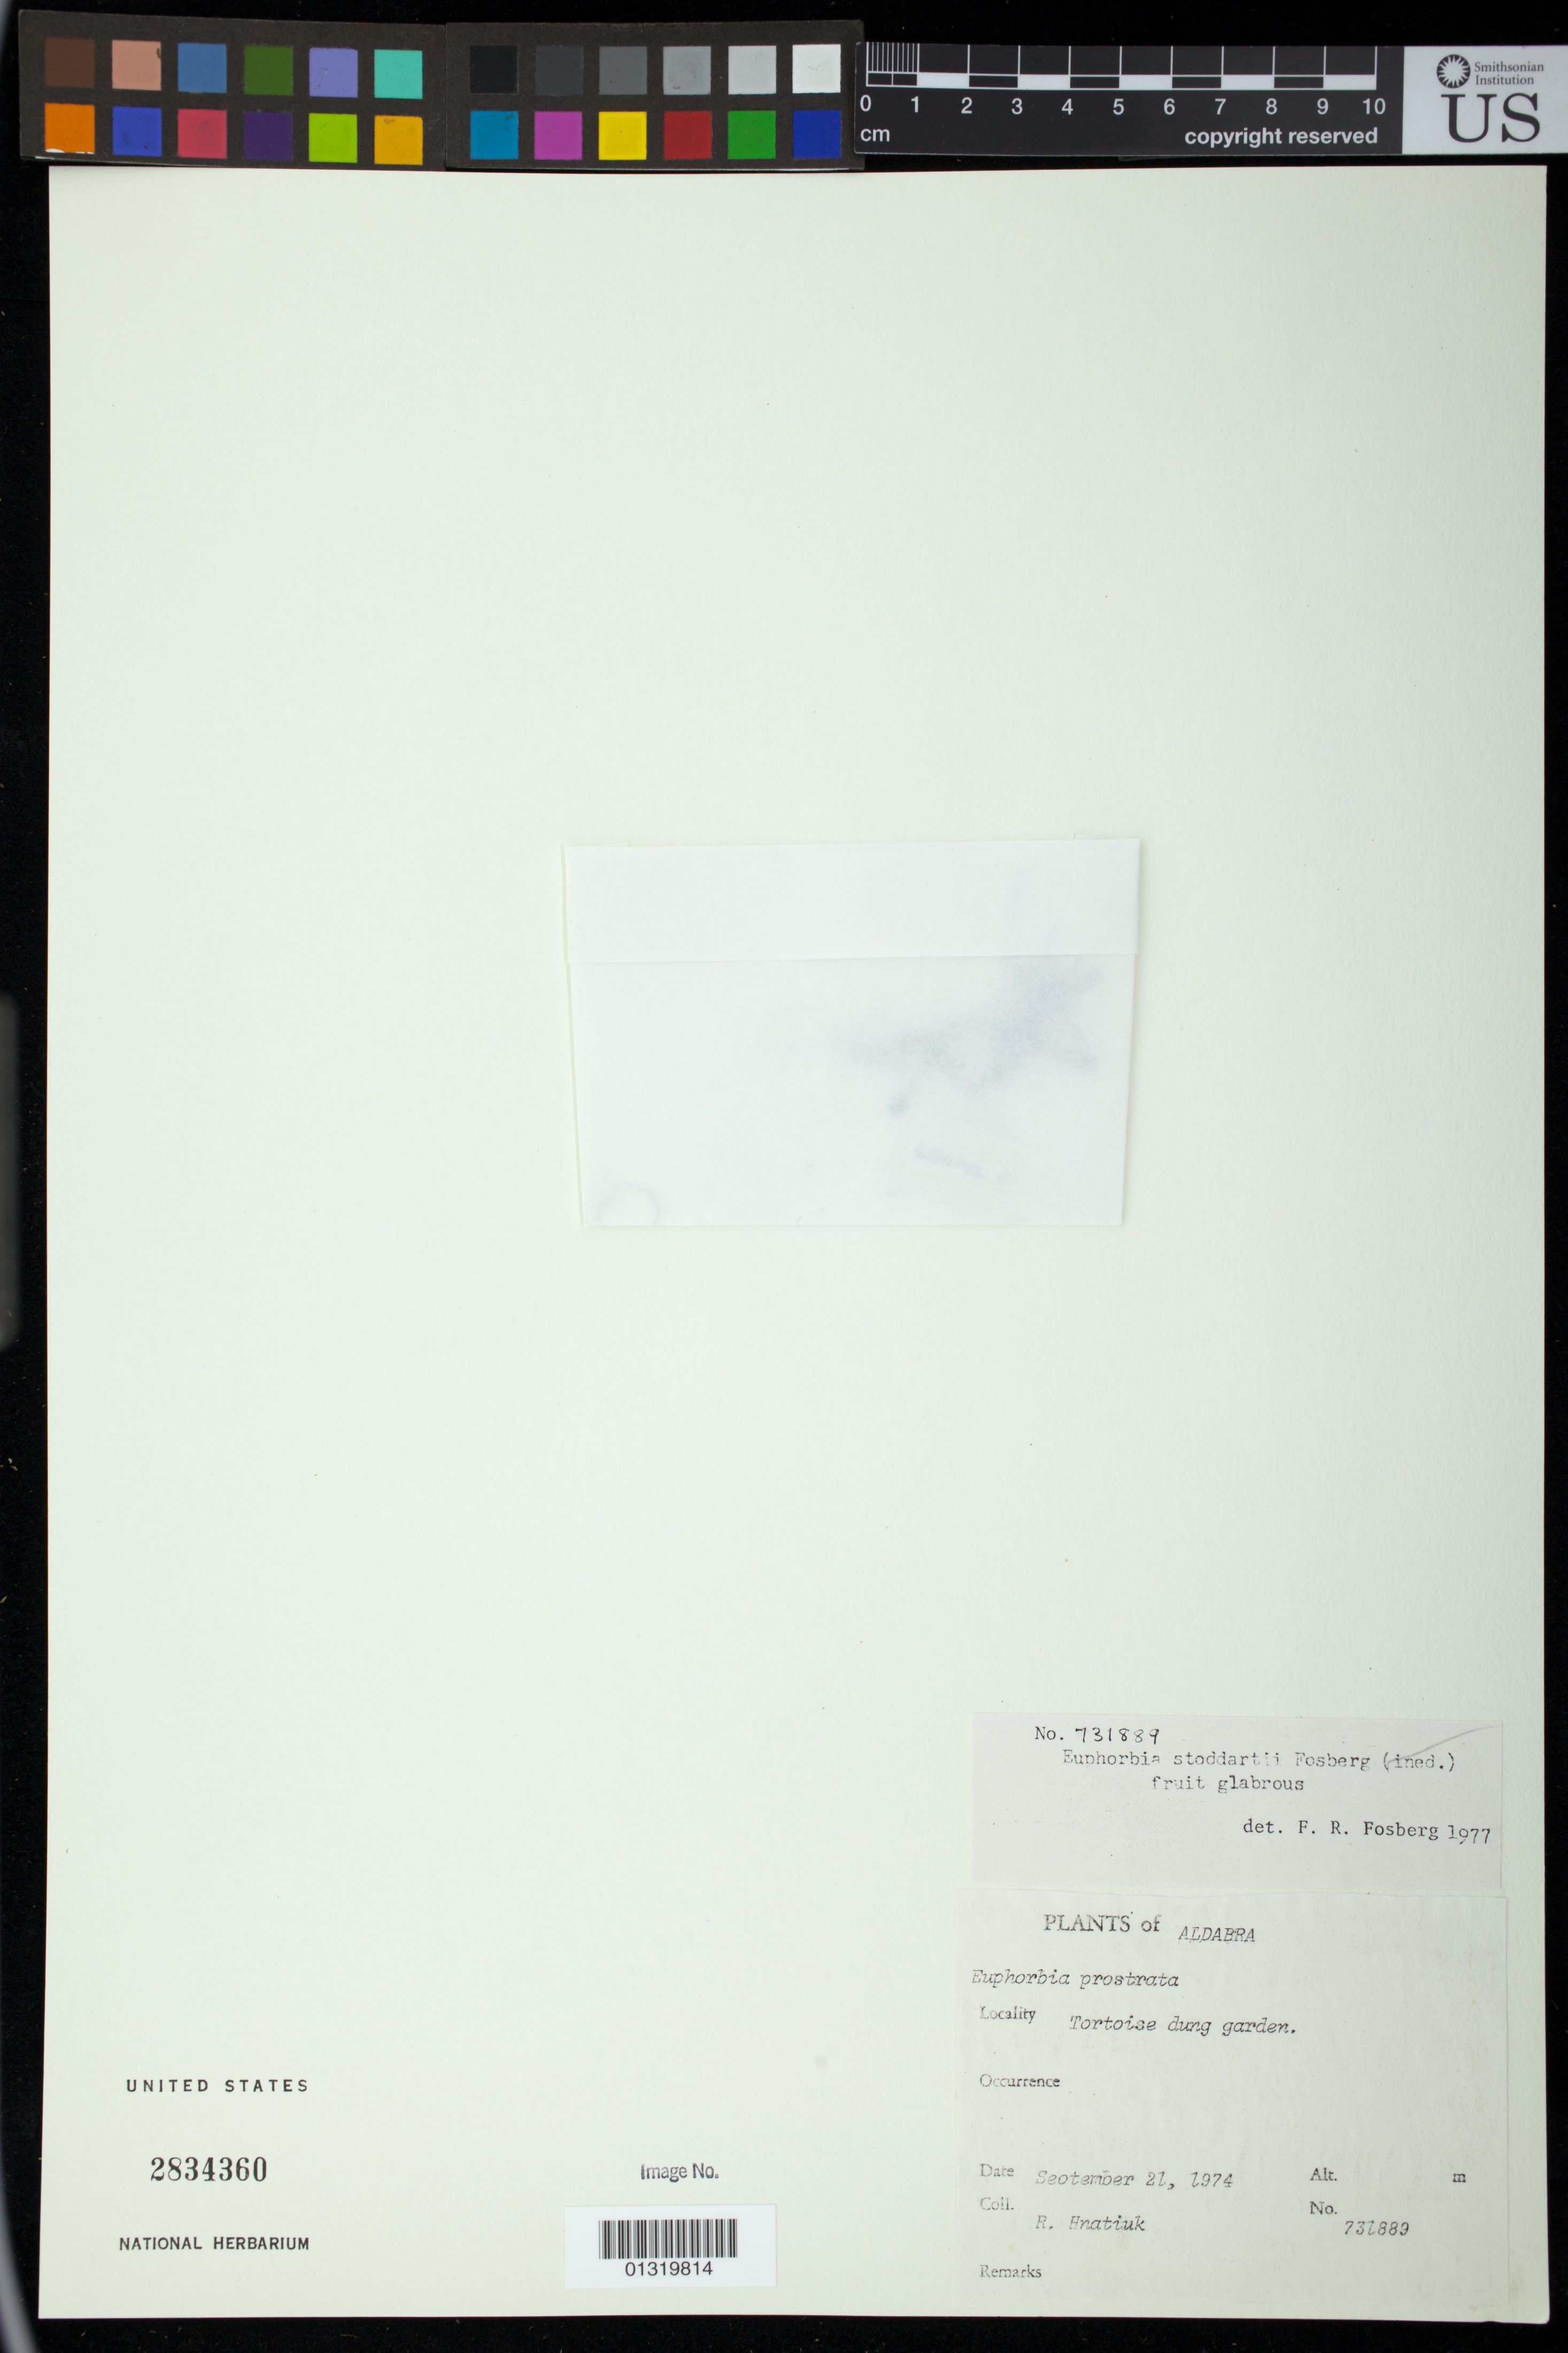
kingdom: Plantae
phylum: Tracheophyta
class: Magnoliopsida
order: Malpighiales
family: Euphorbiaceae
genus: Euphorbia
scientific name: Euphorbia stoddartii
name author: Fosberg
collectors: R. Hnatiuk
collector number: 731889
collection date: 1974-09-21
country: Seychelles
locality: Aldabra; Tortoise dung garden.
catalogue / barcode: US 2834360